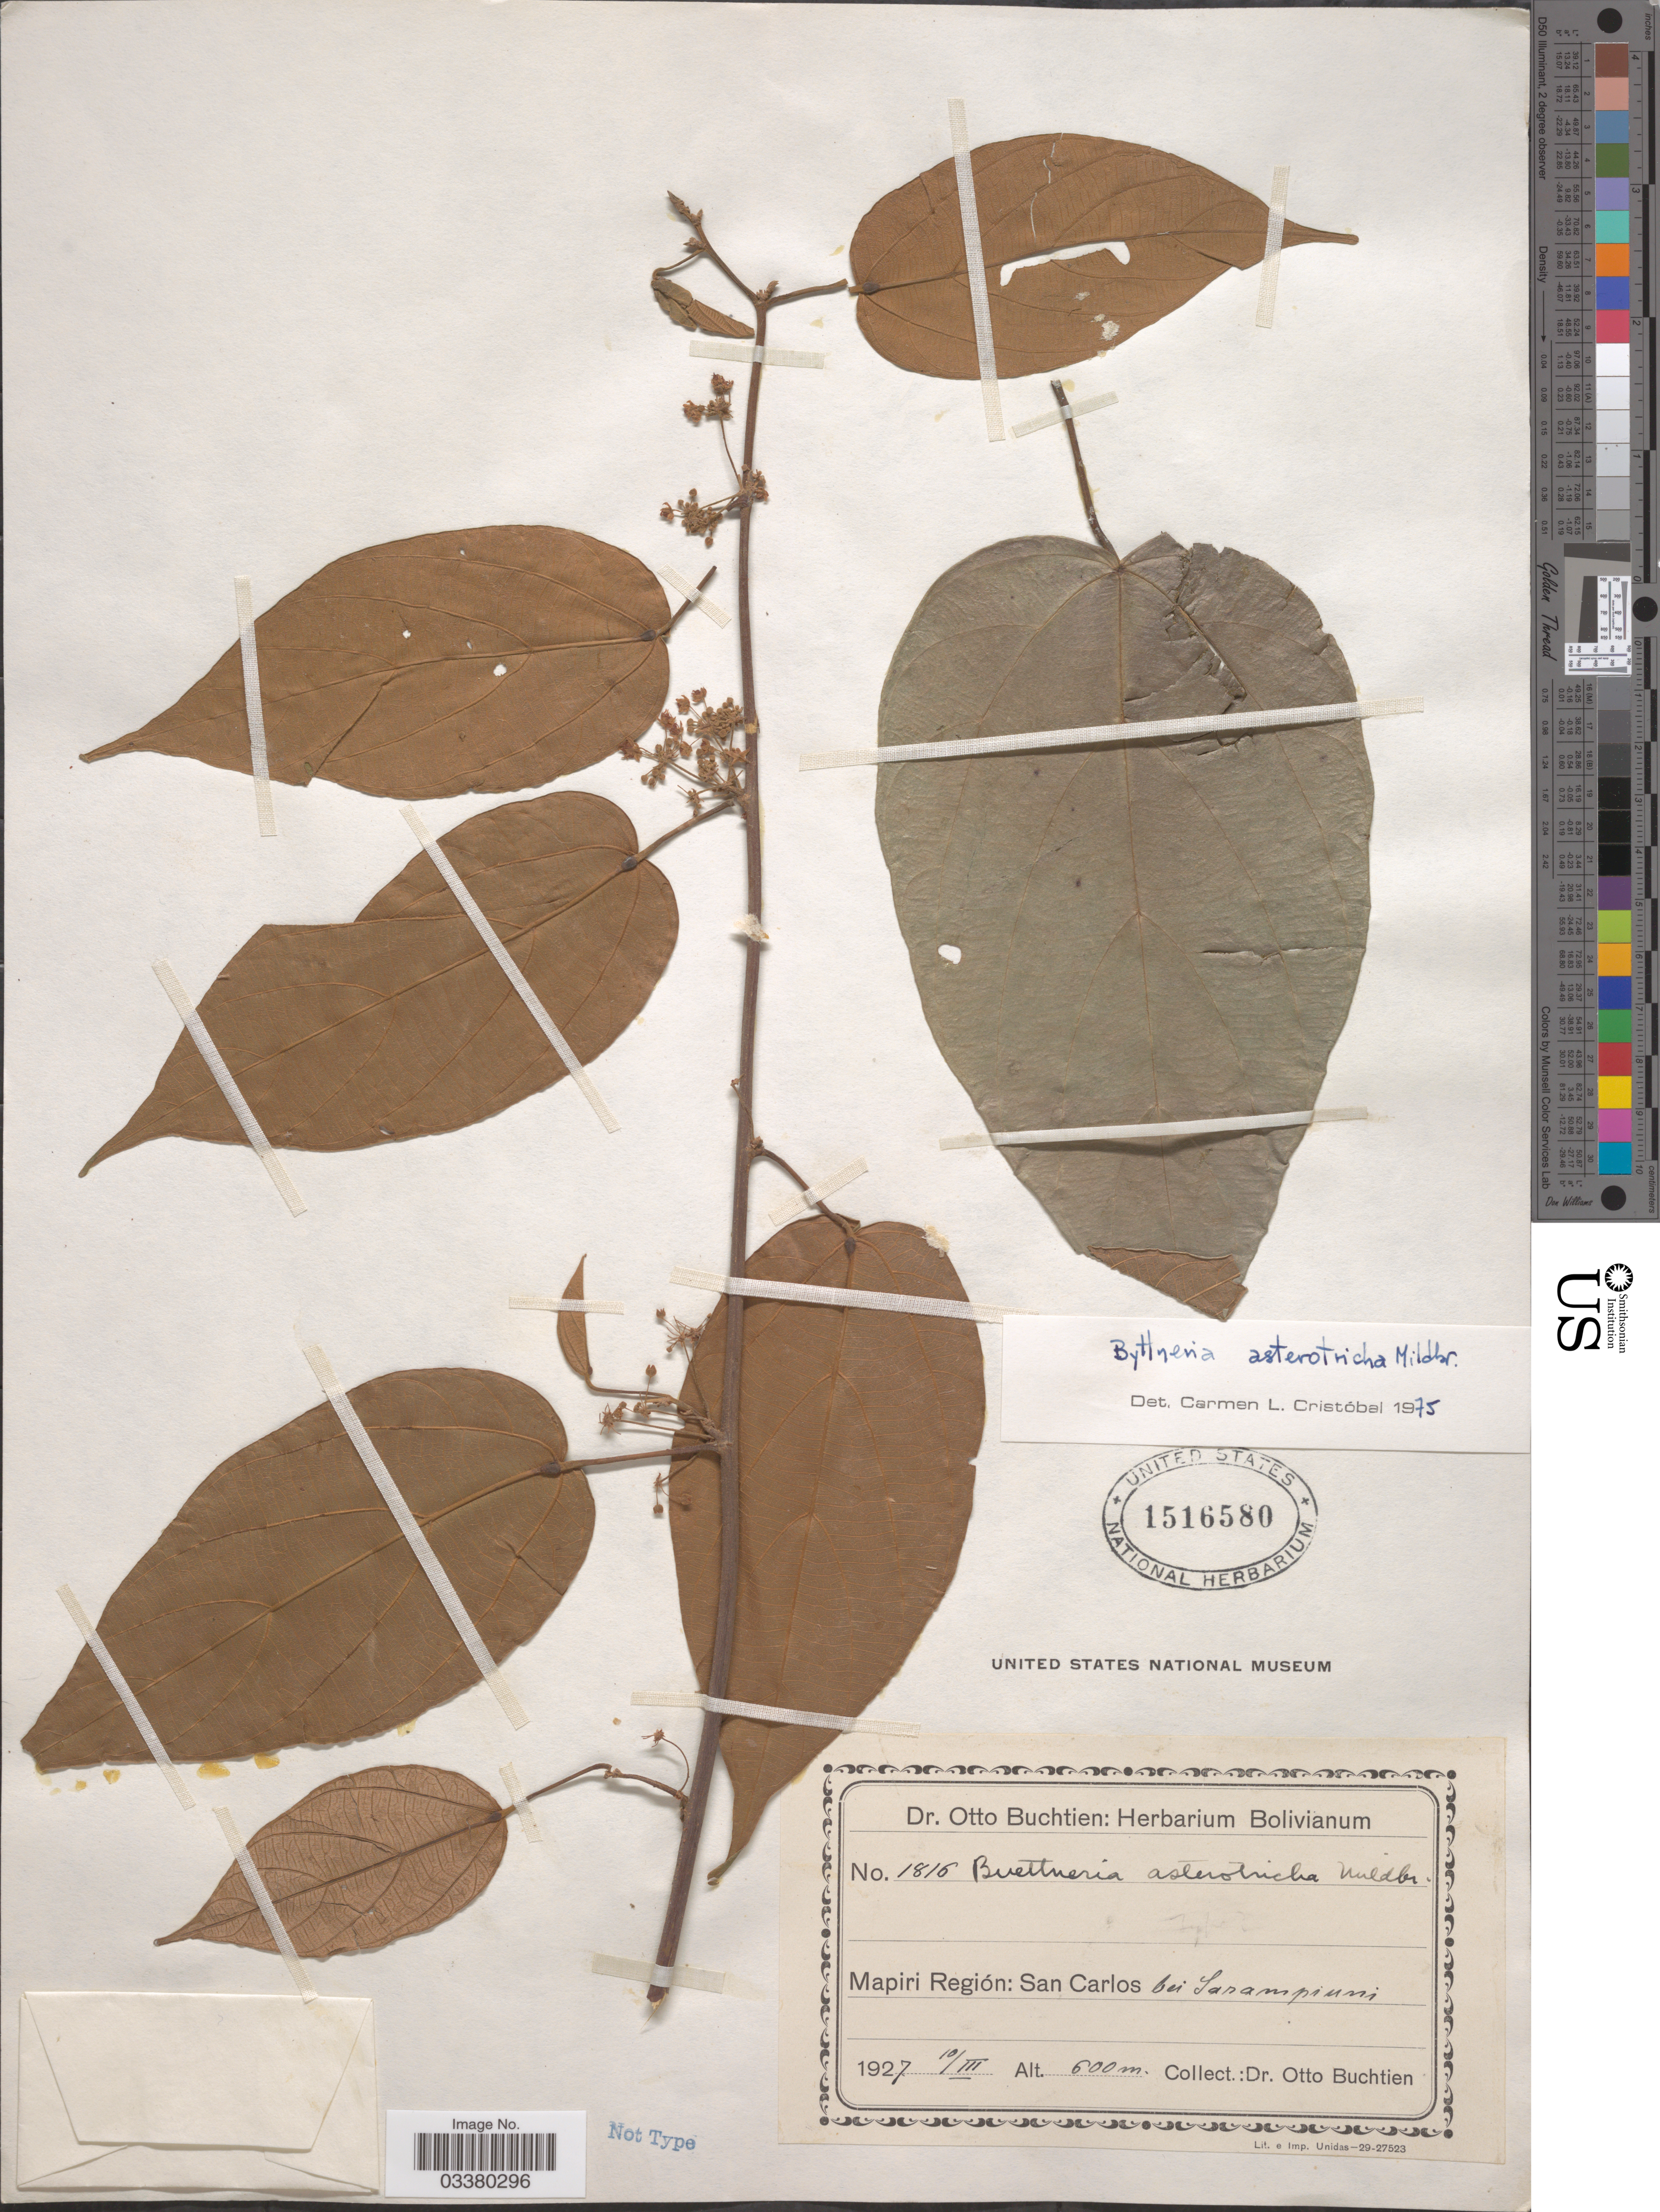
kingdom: Plantae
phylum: Tracheophyta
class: Magnoliopsida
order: Malvales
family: Malvaceae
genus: Byttneria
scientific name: Byttneria asterotricha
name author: Mildbr.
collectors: O. Buchtien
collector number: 1816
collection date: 1927-03-10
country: Bolivia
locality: Mapiri Región: San Carlos bei Sarampiuni.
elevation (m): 600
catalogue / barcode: US 1516580